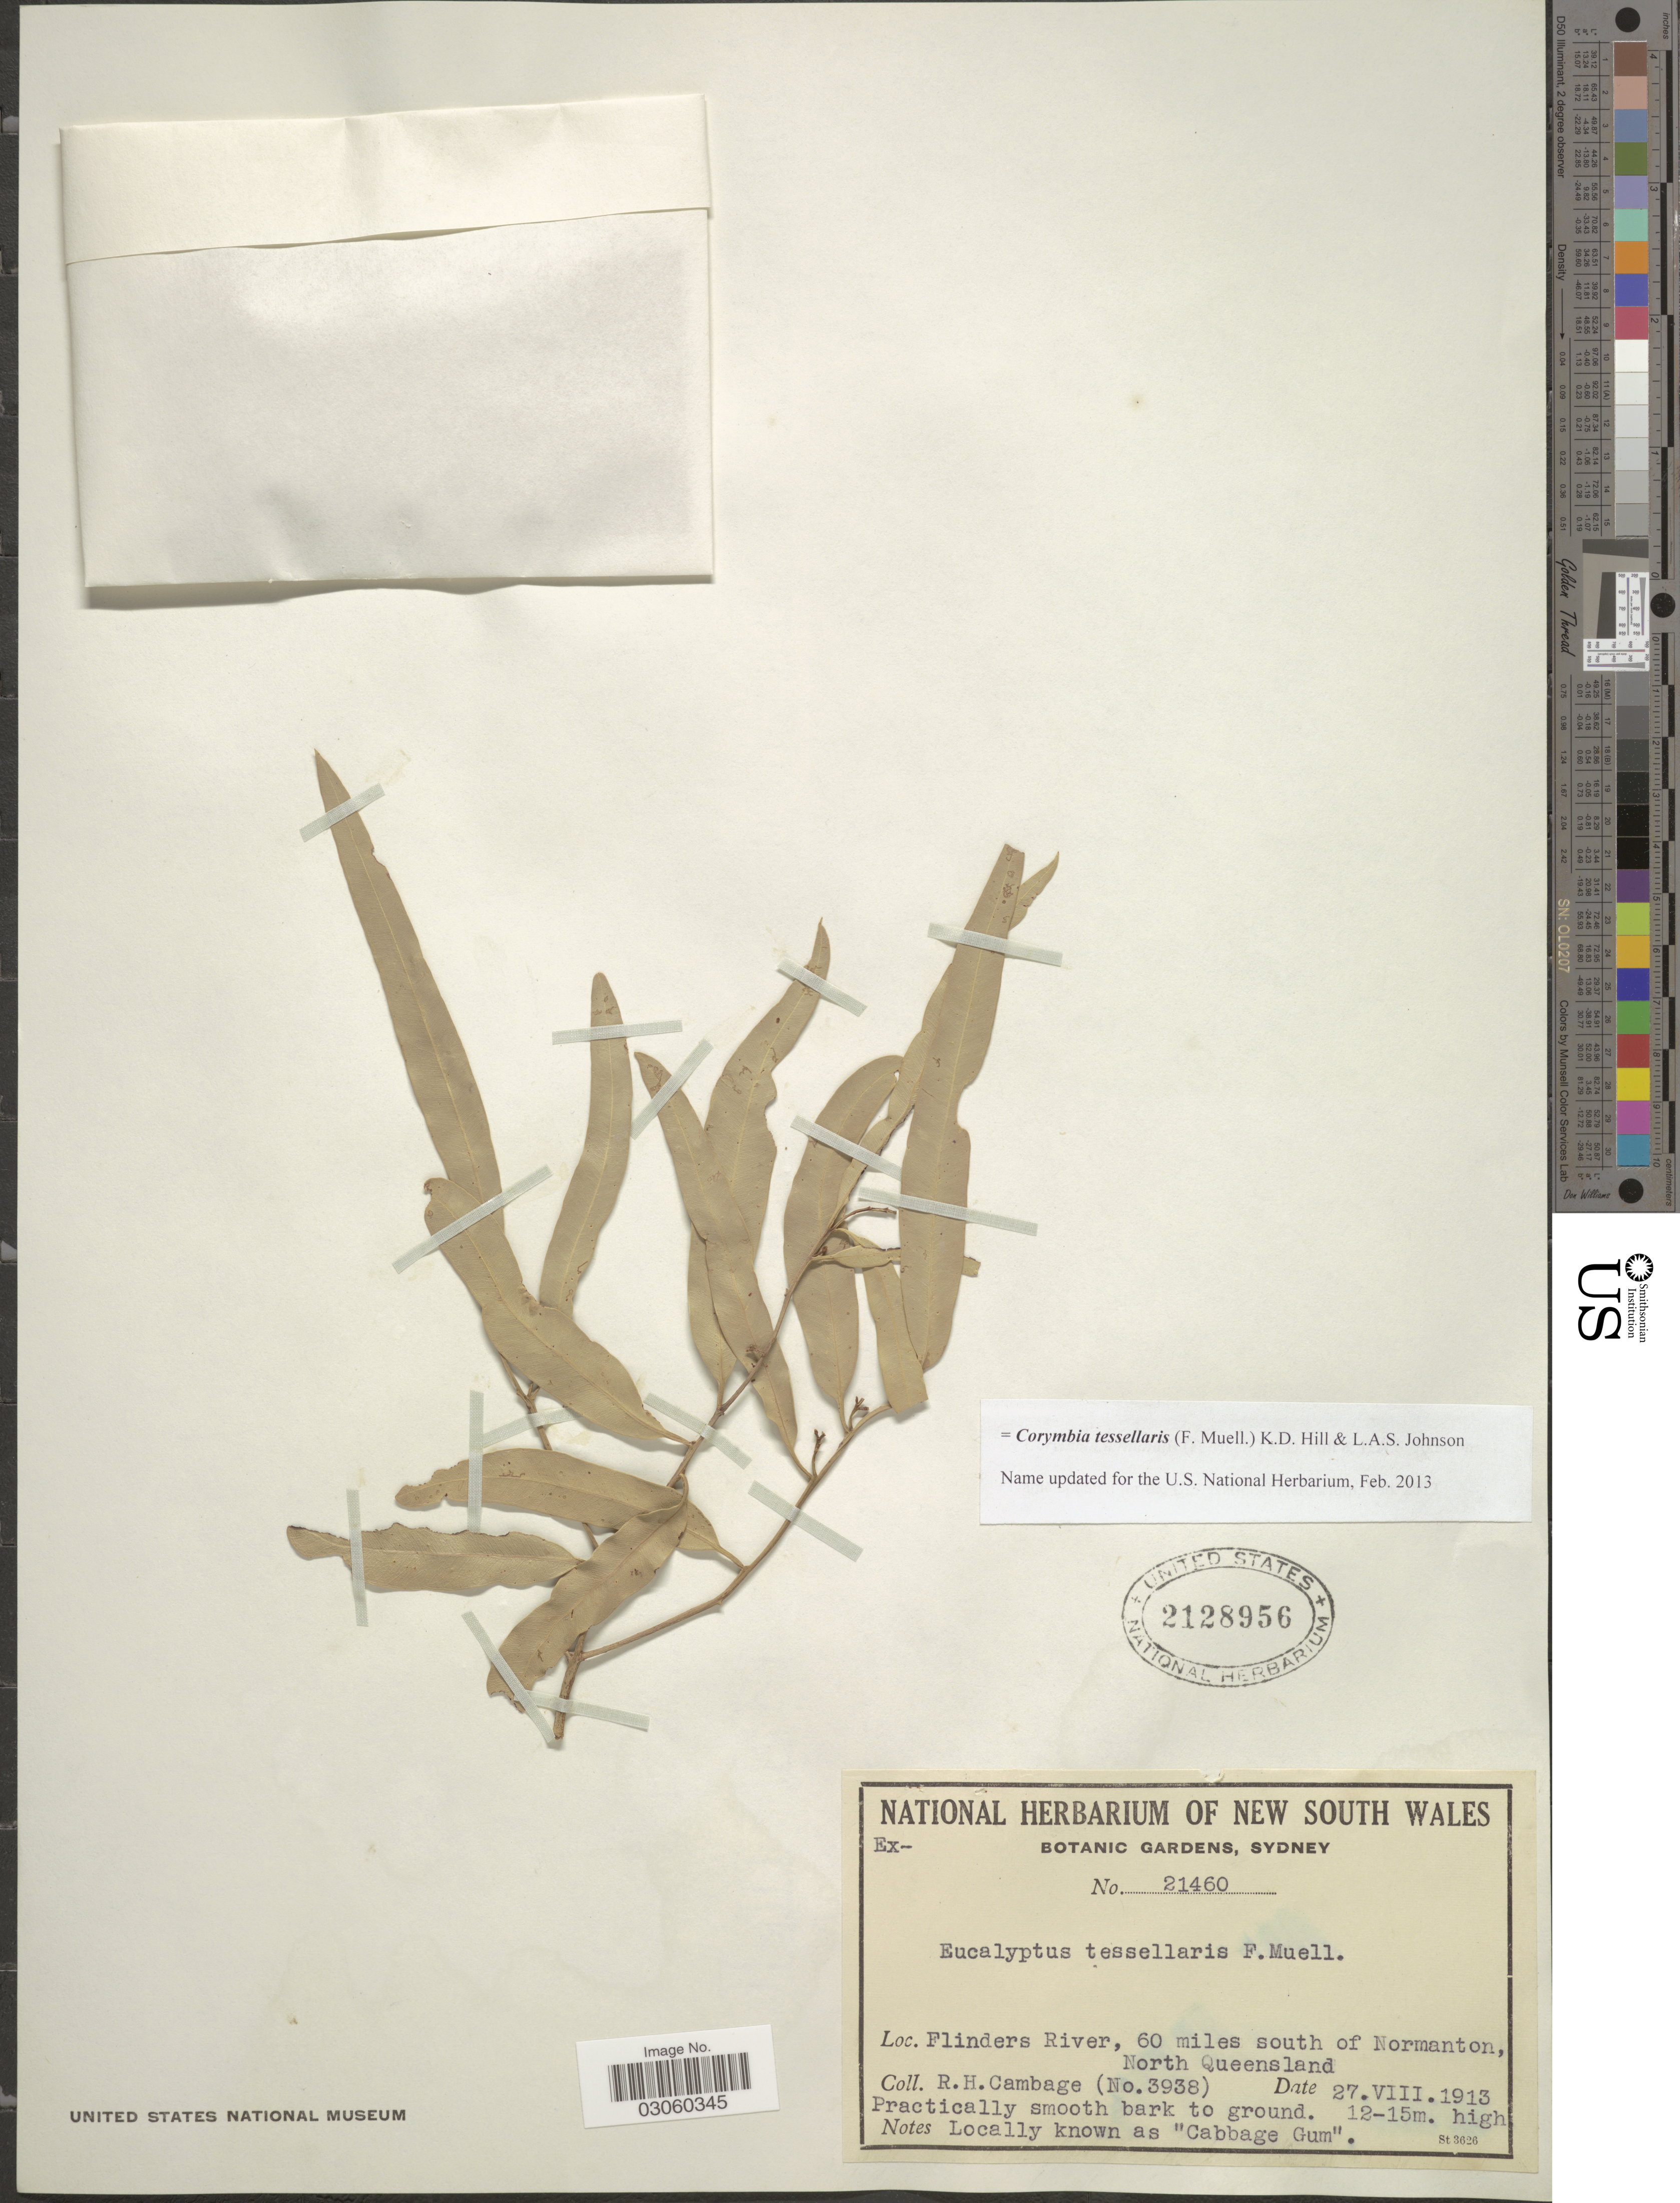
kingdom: Plantae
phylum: Tracheophyta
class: Magnoliopsida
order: Myrtales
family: Myrtaceae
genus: Corymbia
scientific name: Corymbia tessellaris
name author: (F. Muell.) K.D. Hill & L.A.S. Johnson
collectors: R. Cambage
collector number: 3938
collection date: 1913-08-27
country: Australia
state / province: Queensland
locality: Flinders River, 60 miles south of Normanton, North Queensland.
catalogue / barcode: US 2128956